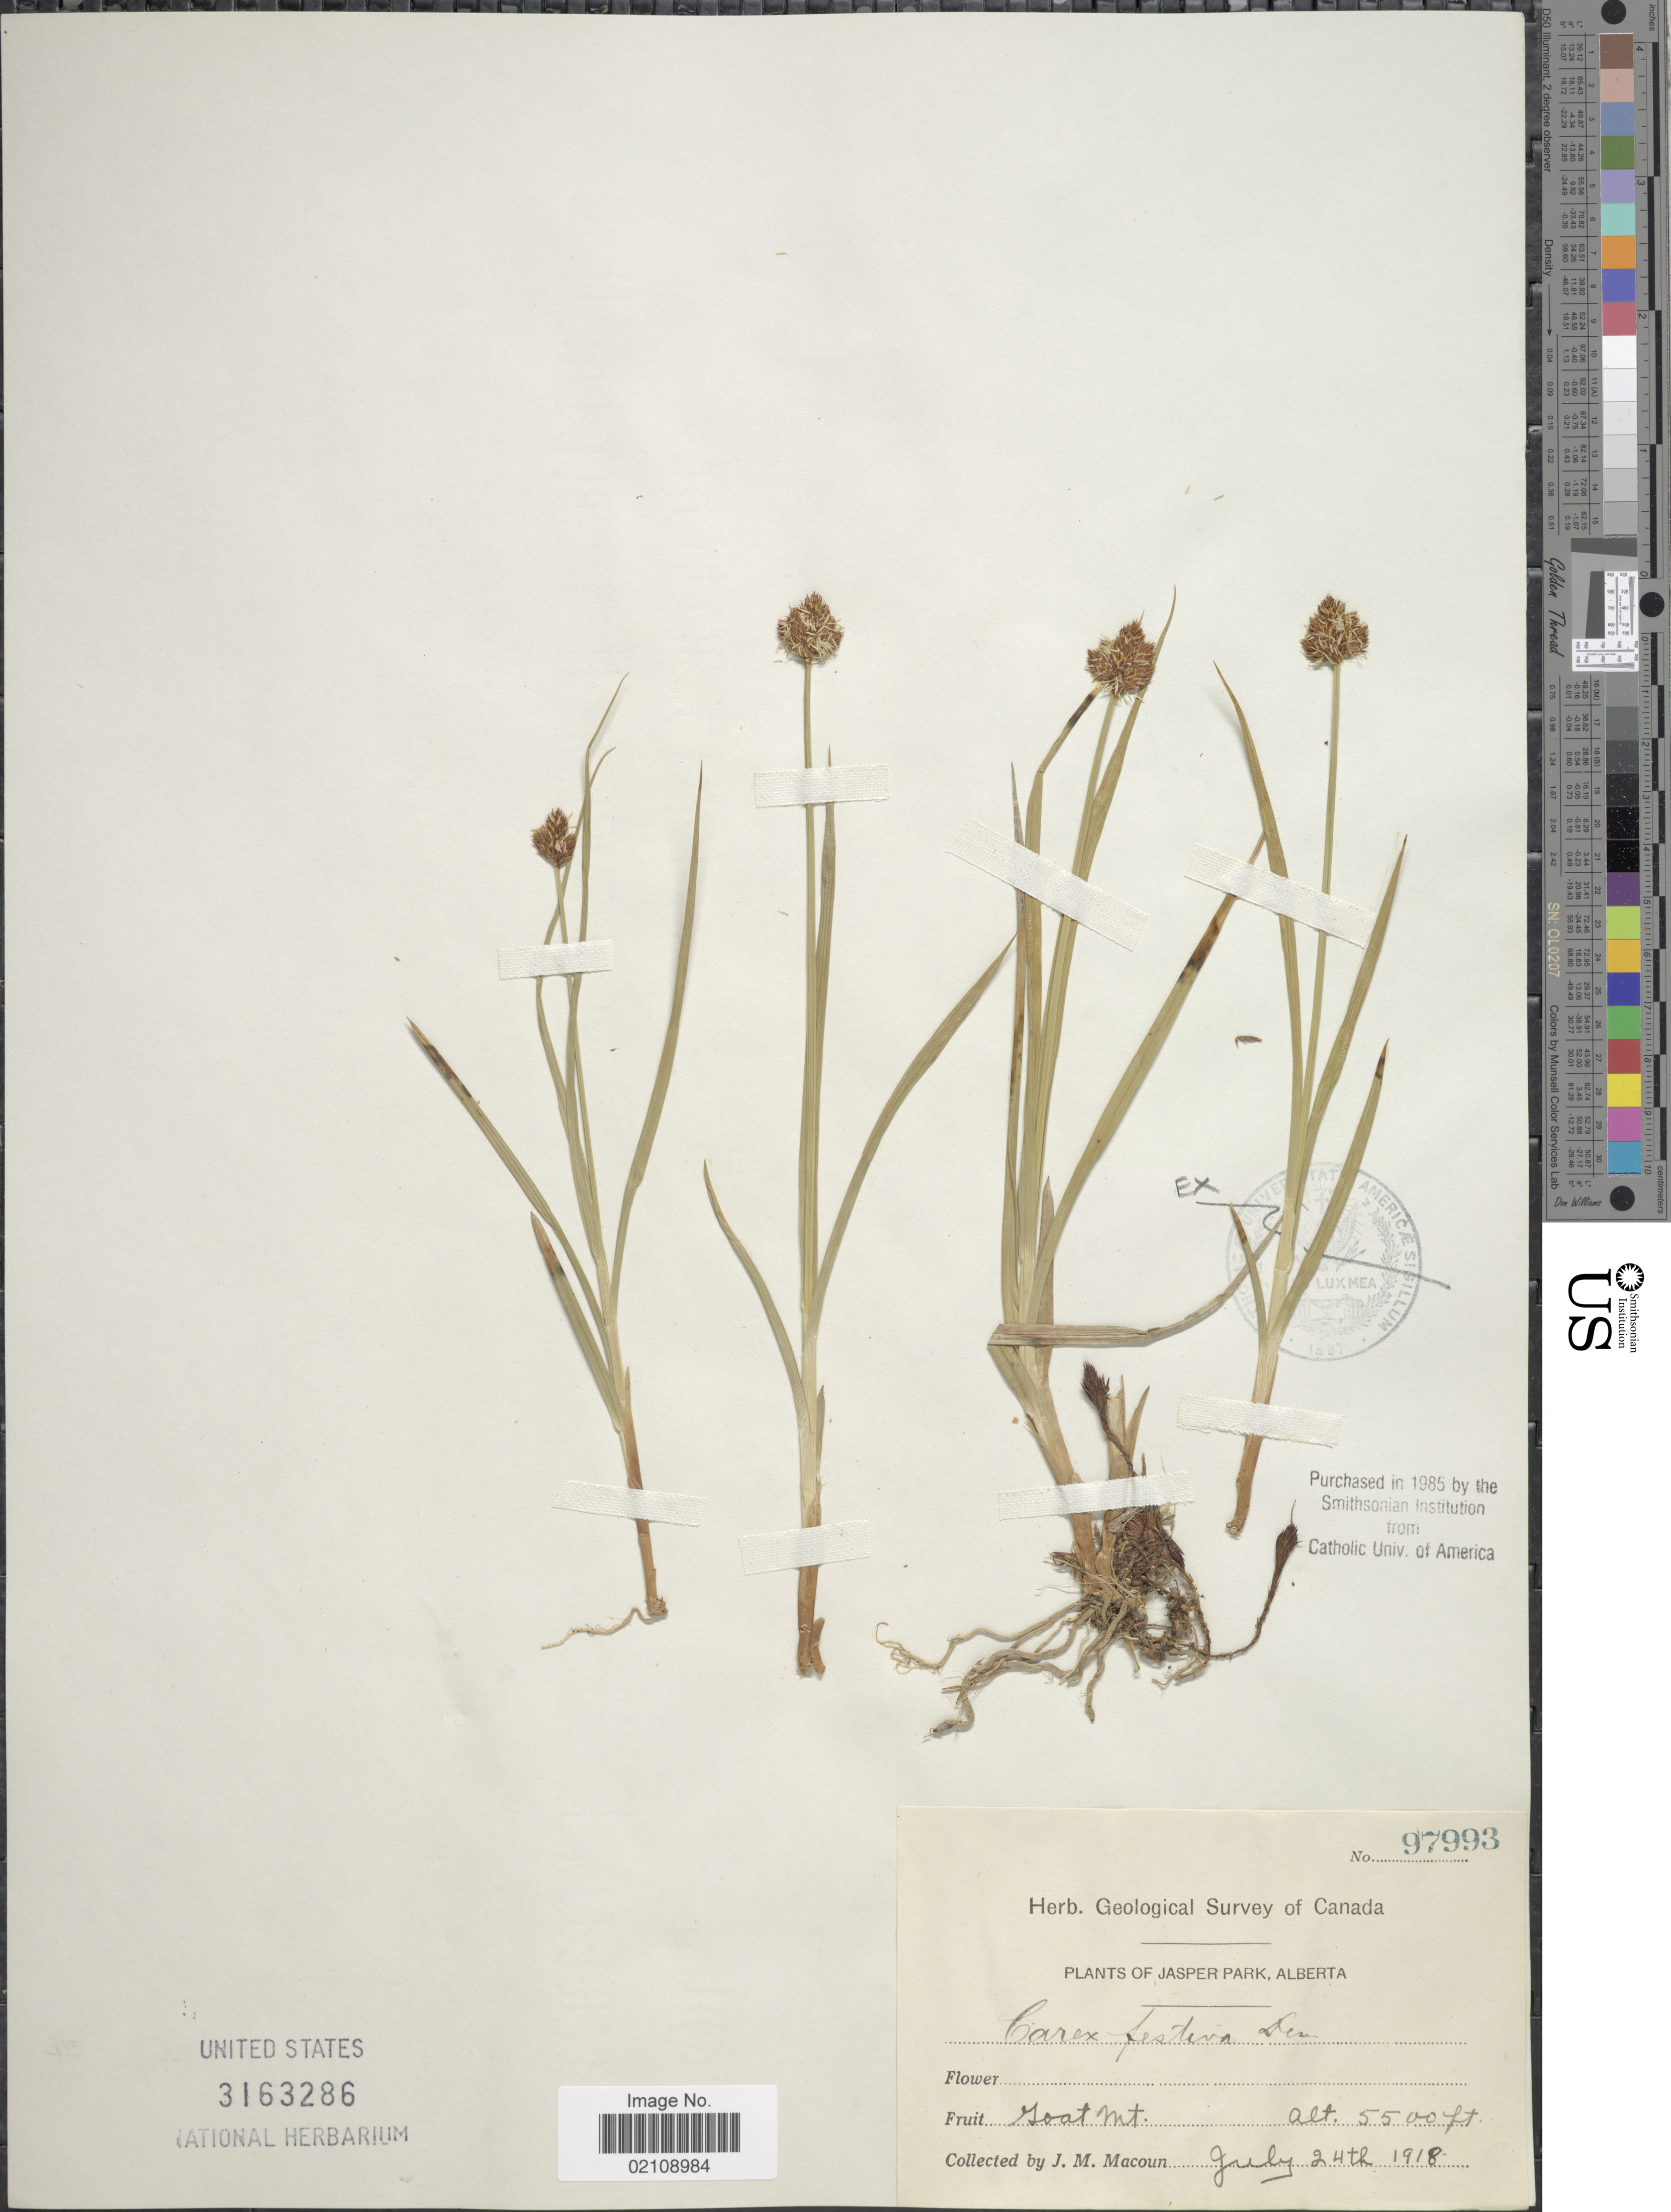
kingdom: Plantae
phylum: Tracheophyta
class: Liliopsida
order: Poales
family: Cyperaceae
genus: Carex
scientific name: Carex sp.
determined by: Strong, Mark T., (BOT), Smithsonian Institution - National Museum of Natural History (UNITED STATES)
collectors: J. M. Macoun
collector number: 97993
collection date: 1918-07-24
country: Canada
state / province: Alberta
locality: Jasper Park, Alberta , Goat Mt.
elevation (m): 1676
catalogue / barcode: US 3163286